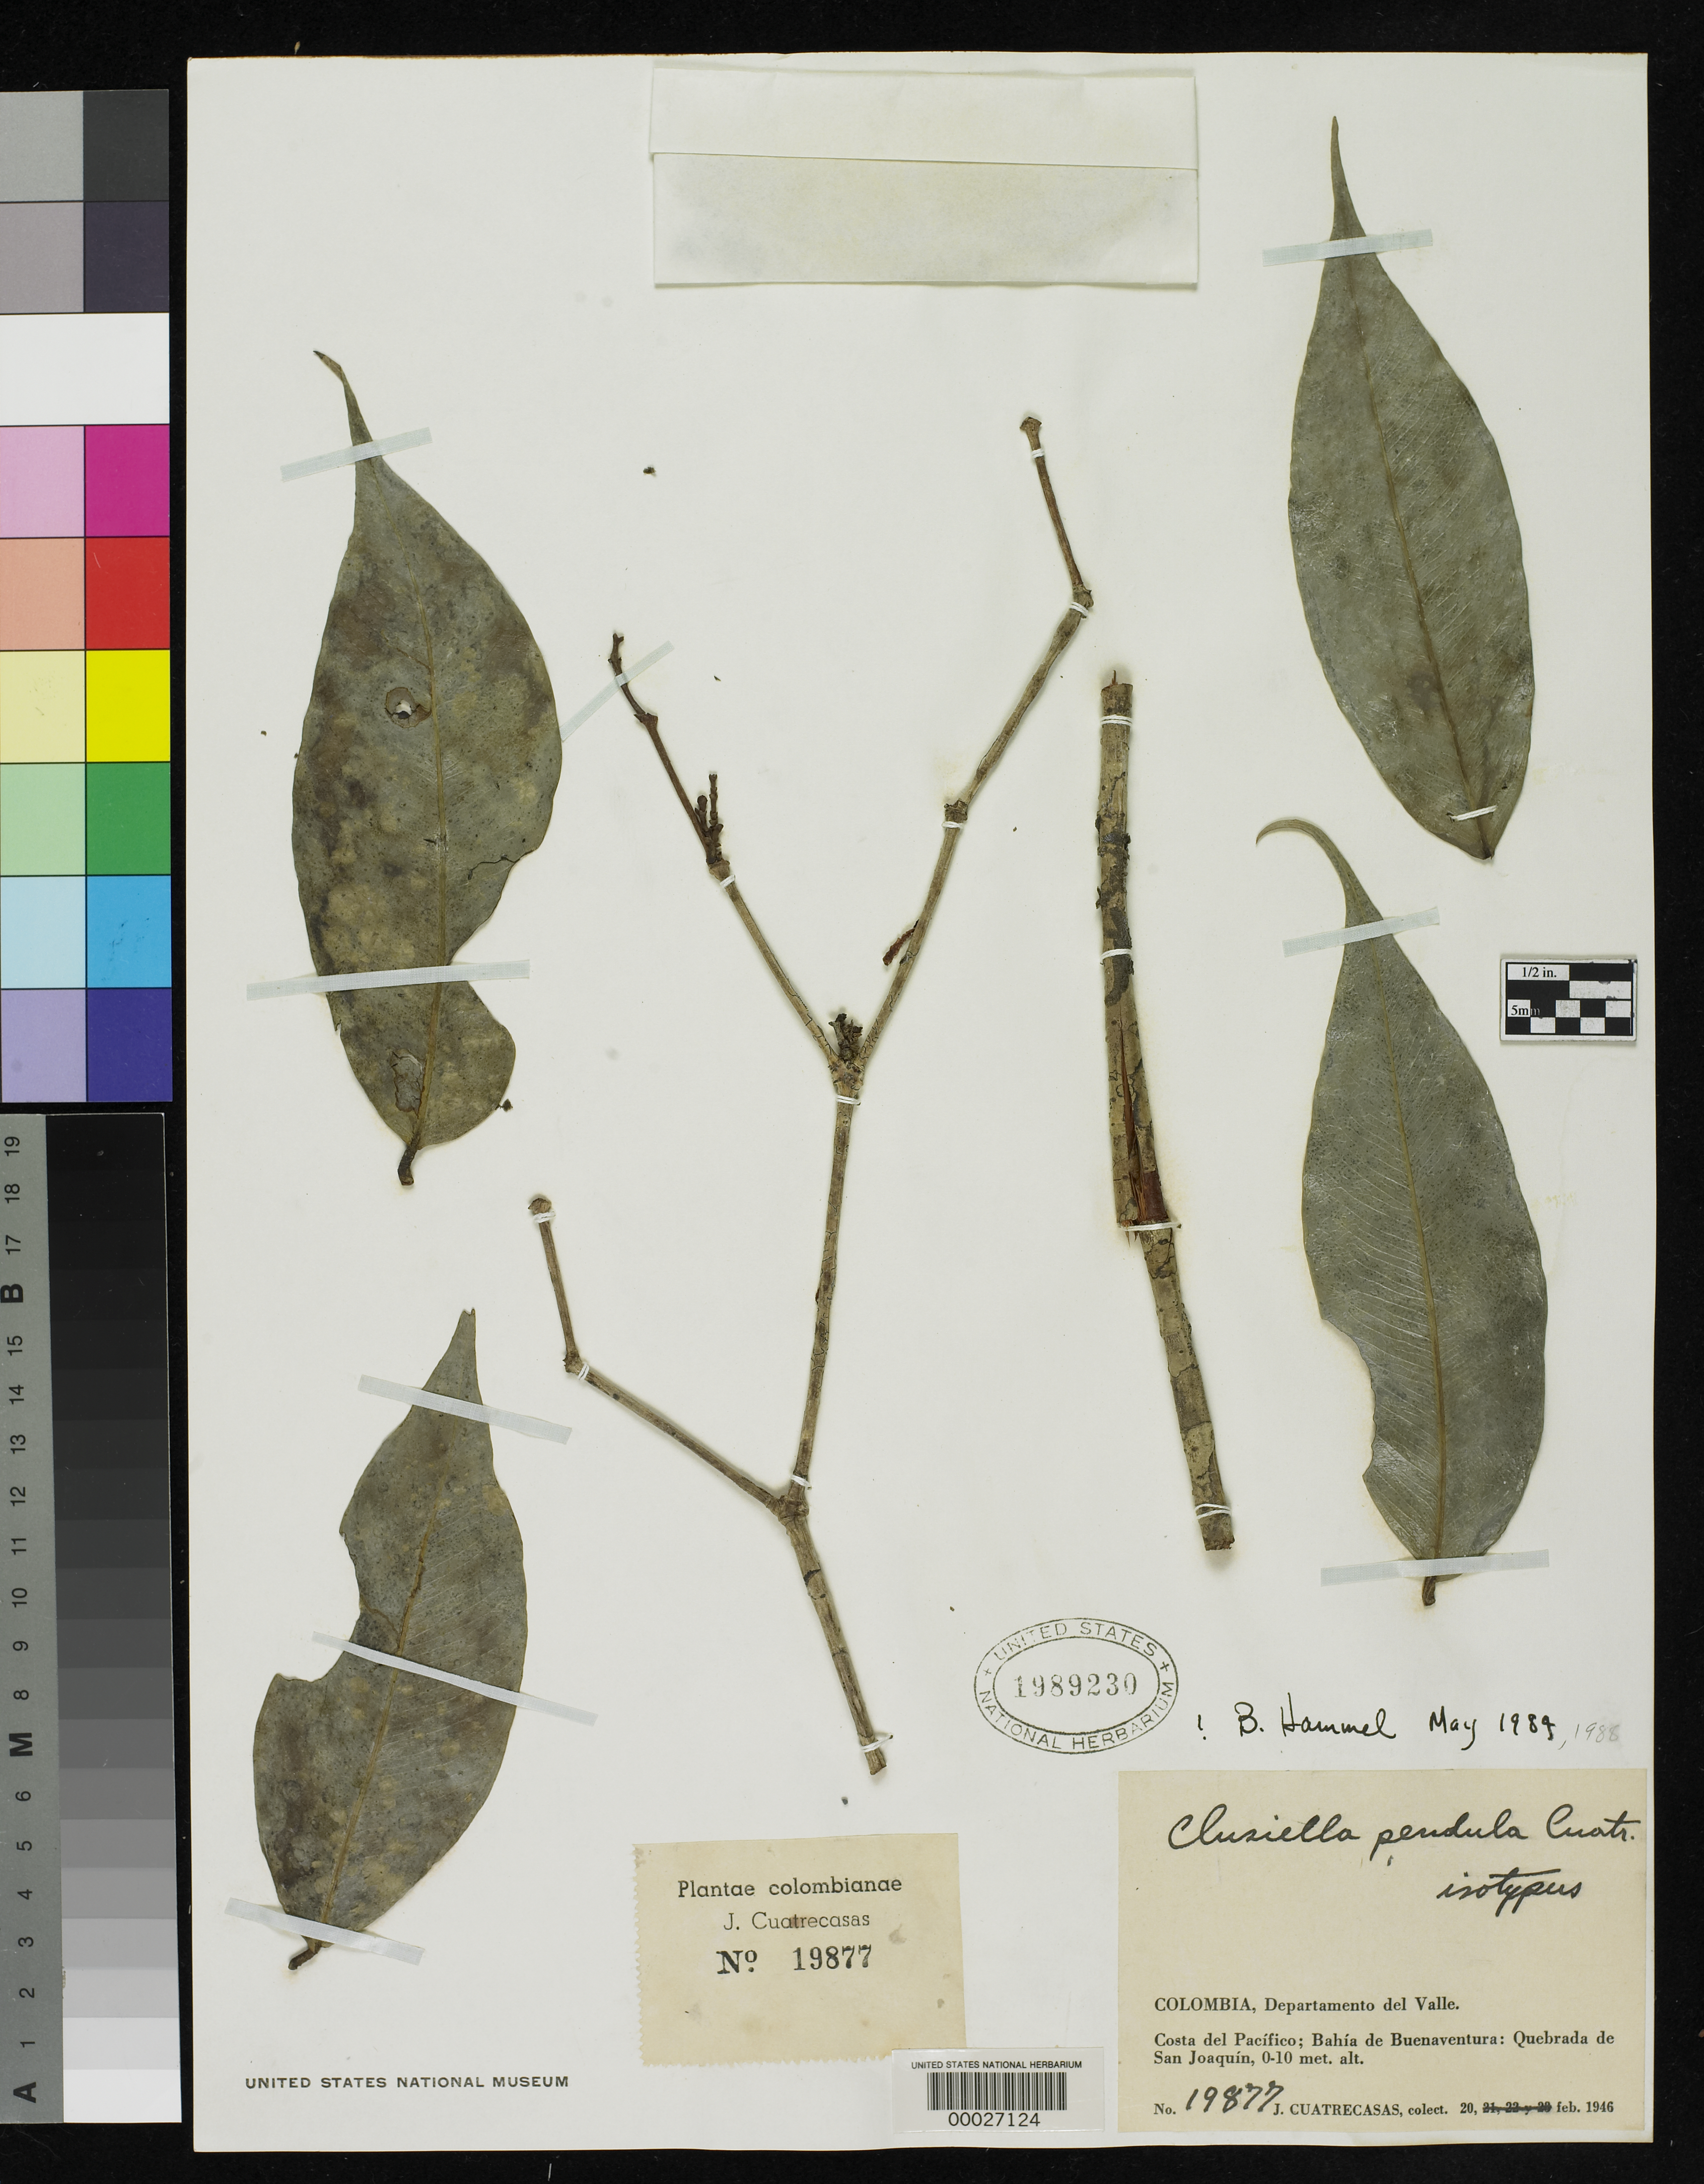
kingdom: Plantae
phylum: Tracheophyta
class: Magnoliopsida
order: Malpighiales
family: Calophyllaceae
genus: Clusiella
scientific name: Clusiella pendula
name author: Cuatrec.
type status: Isotype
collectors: J. Cuatrecasas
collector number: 19877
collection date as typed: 20 Feb 1946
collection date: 1946-02-20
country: Colombia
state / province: Valle del Cauca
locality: Costa del Pacifico, Bahia de Buena Ventura, Quebrada de San Joaquin.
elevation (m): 0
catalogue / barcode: US 1989230